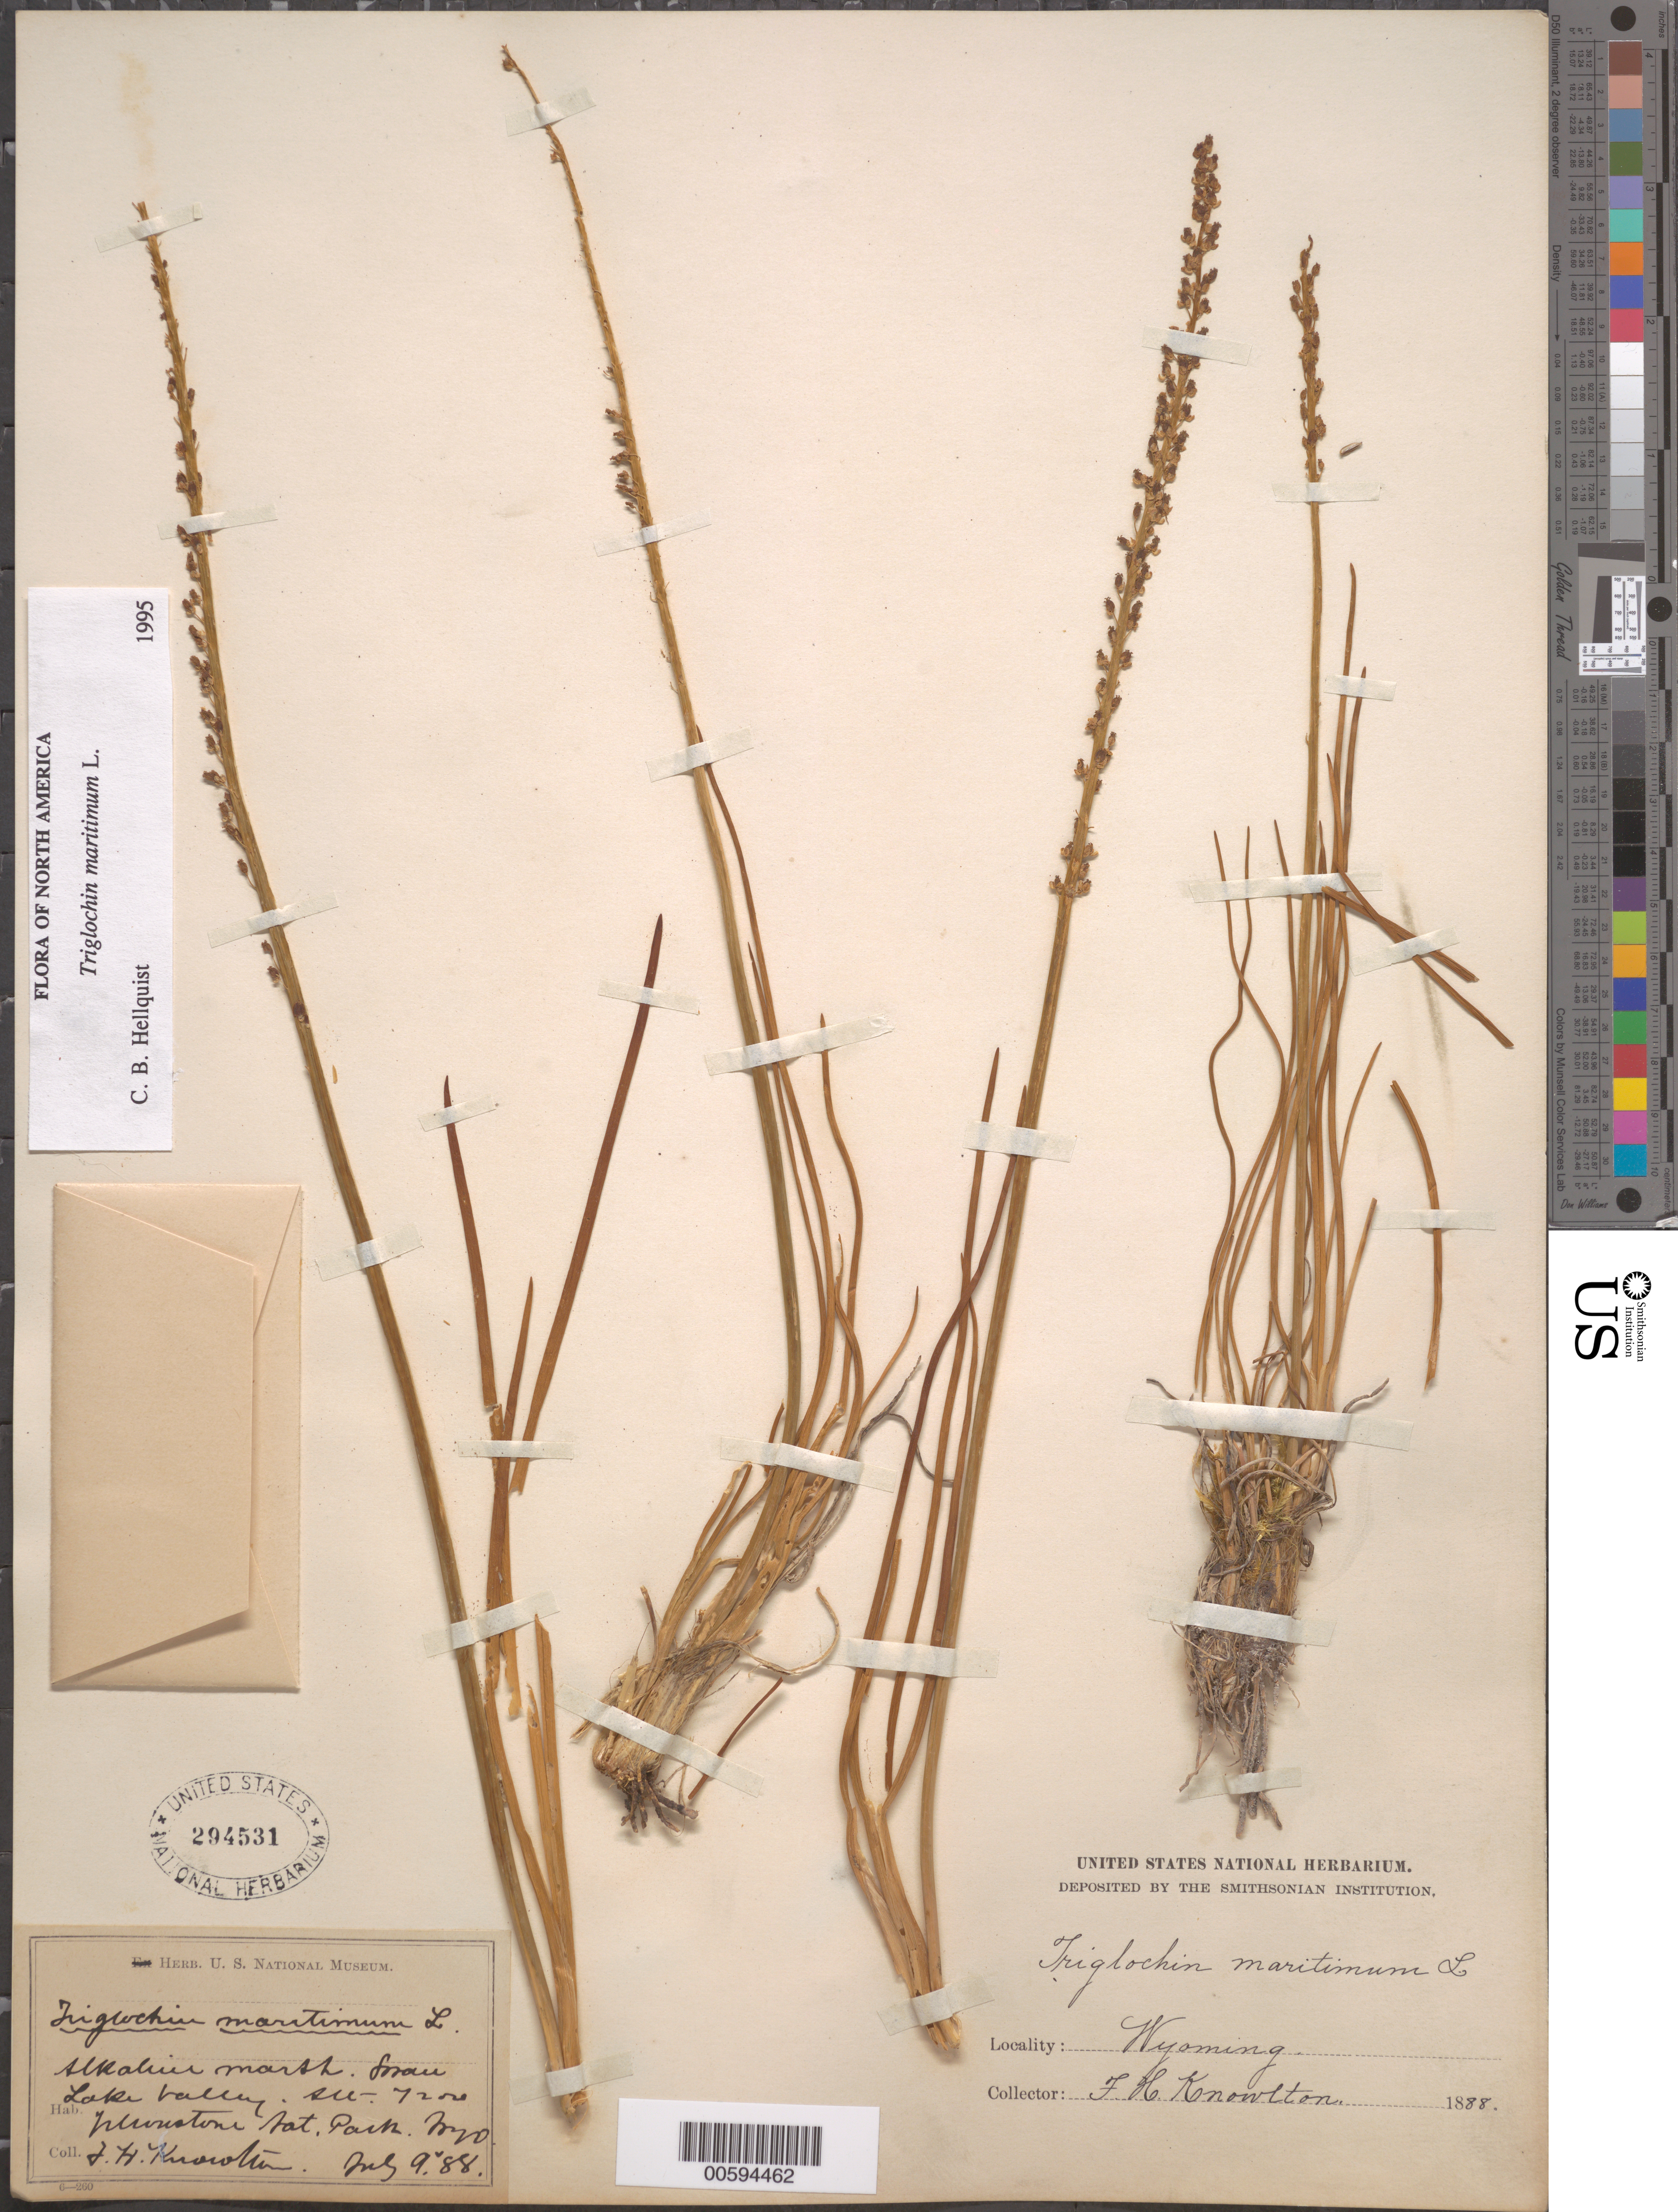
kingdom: Plantae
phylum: Tracheophyta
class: Liliopsida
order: Alismatales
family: Juncaginaceae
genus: Triglochin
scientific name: Triglochin maritima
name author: L.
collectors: F. H. Knowlton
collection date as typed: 09 Jul 1888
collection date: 1888-07-09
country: United States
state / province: Wyoming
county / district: Park / Teton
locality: Lake Valley, Yellowstone National Park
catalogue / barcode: US 294531